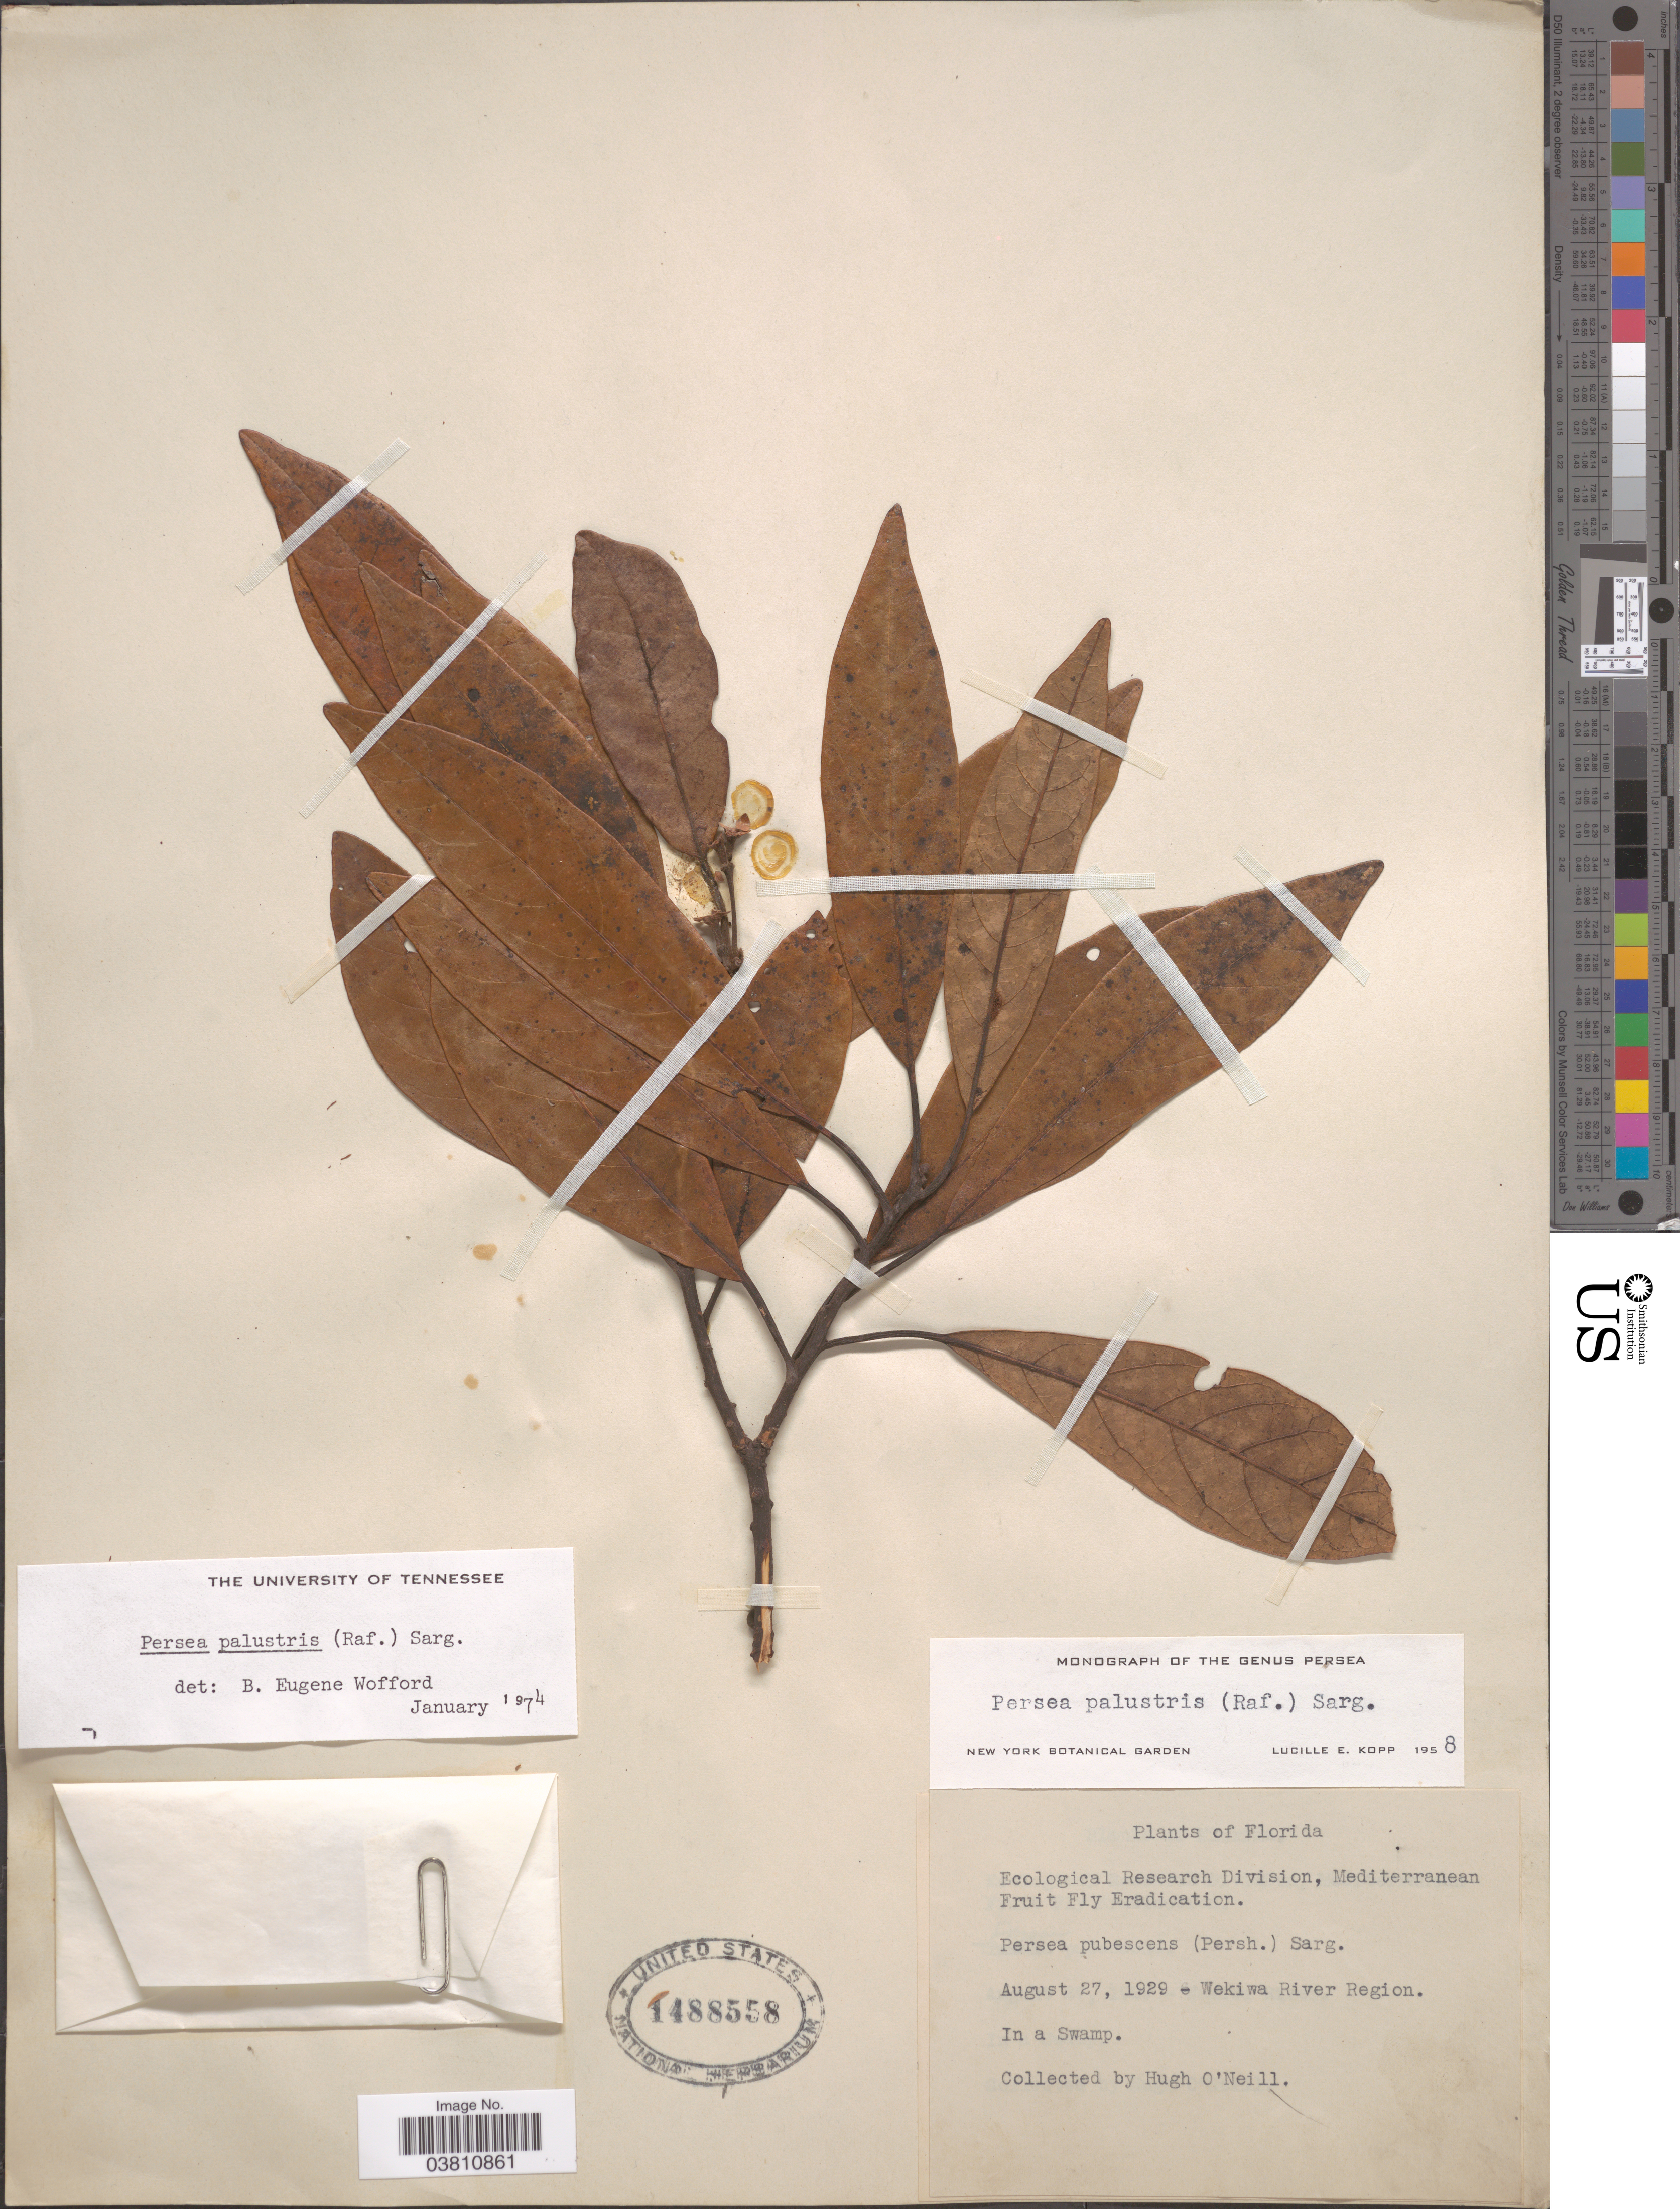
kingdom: Plantae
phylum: Tracheophyta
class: Magnoliopsida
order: Laurales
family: Lauraceae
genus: Persea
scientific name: Persea palustris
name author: (Raf.) Sarg.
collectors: H. O'Neill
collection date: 1929-08-27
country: United States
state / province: Florida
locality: Wekiwa River Region.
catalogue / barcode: US 1488558